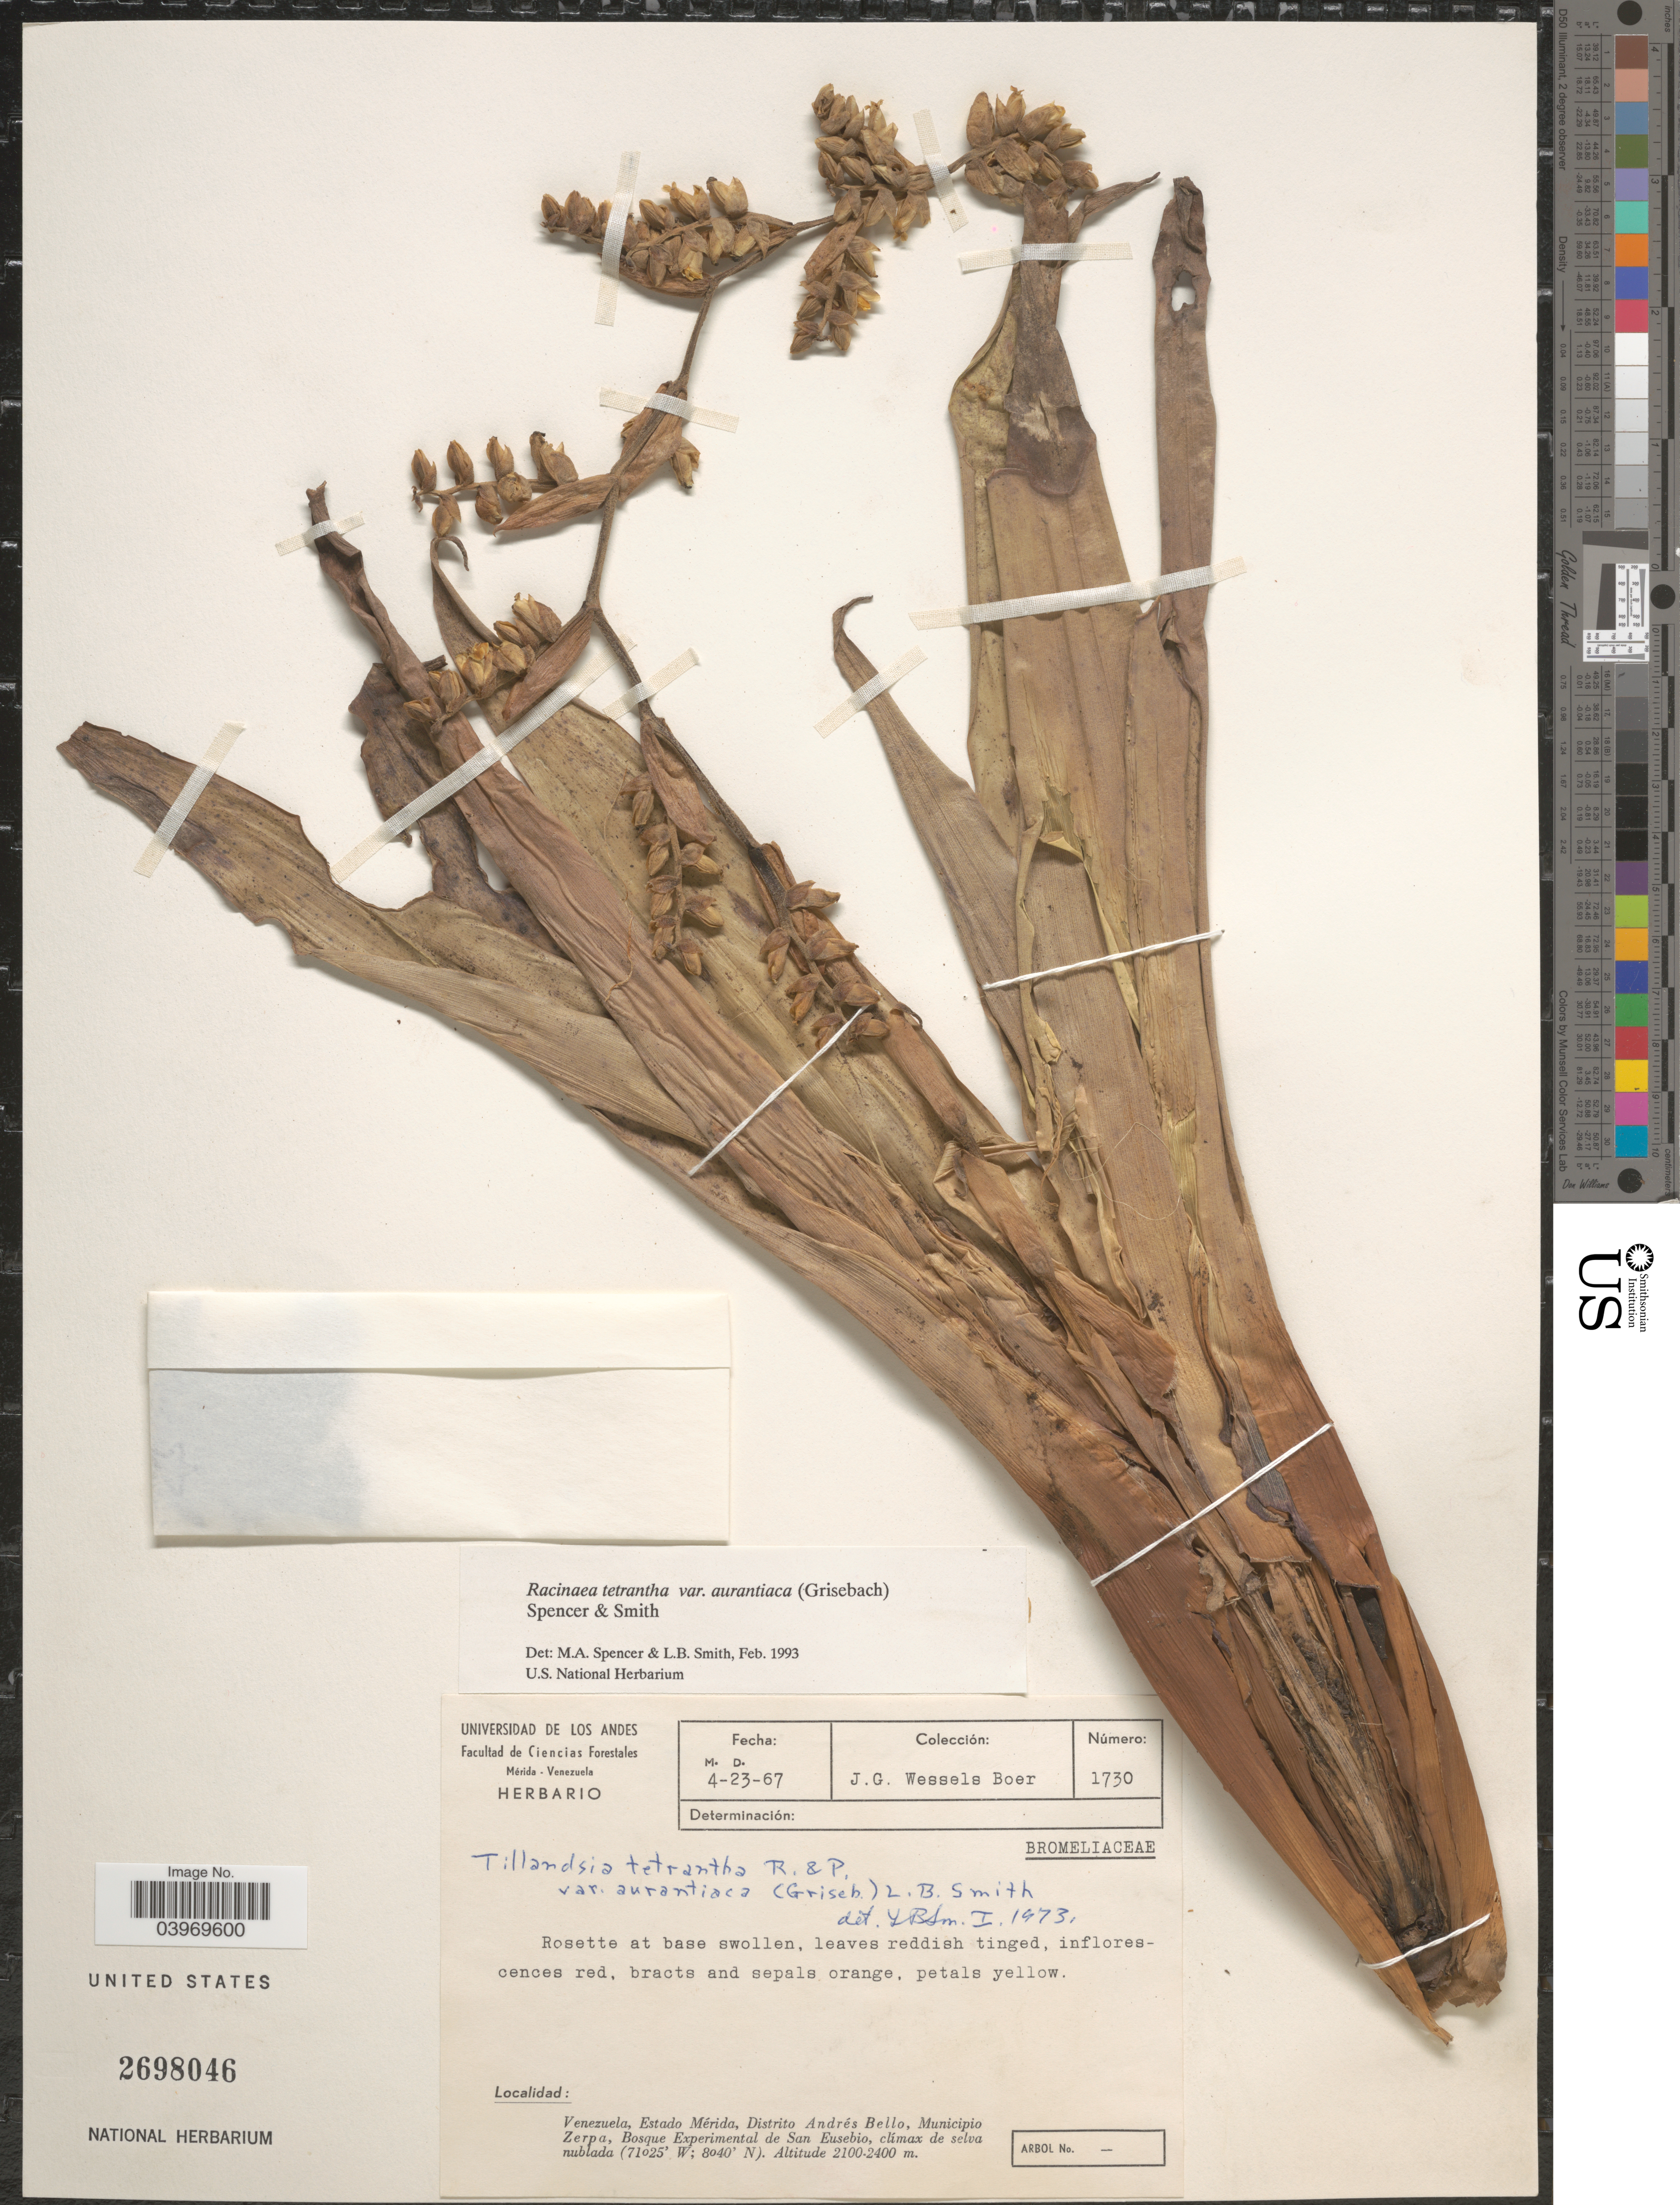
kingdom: Plantae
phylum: Tracheophyta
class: Liliopsida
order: Poales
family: Bromeliaceae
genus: Racinaea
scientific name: Racinaea tetrantha var. aurantiaca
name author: (Griseb.) M.A. Spencer & L.B. Sm.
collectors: J. G. Wessels Boer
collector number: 1730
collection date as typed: Transcribed d/m/y: 23/4/67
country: Venezuela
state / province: Merida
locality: Distrito Andrés Bello, Municipio Zerpa, Bosque Experimental de San Eusebio, clímax de selva nublada.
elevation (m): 2100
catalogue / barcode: US 2698046